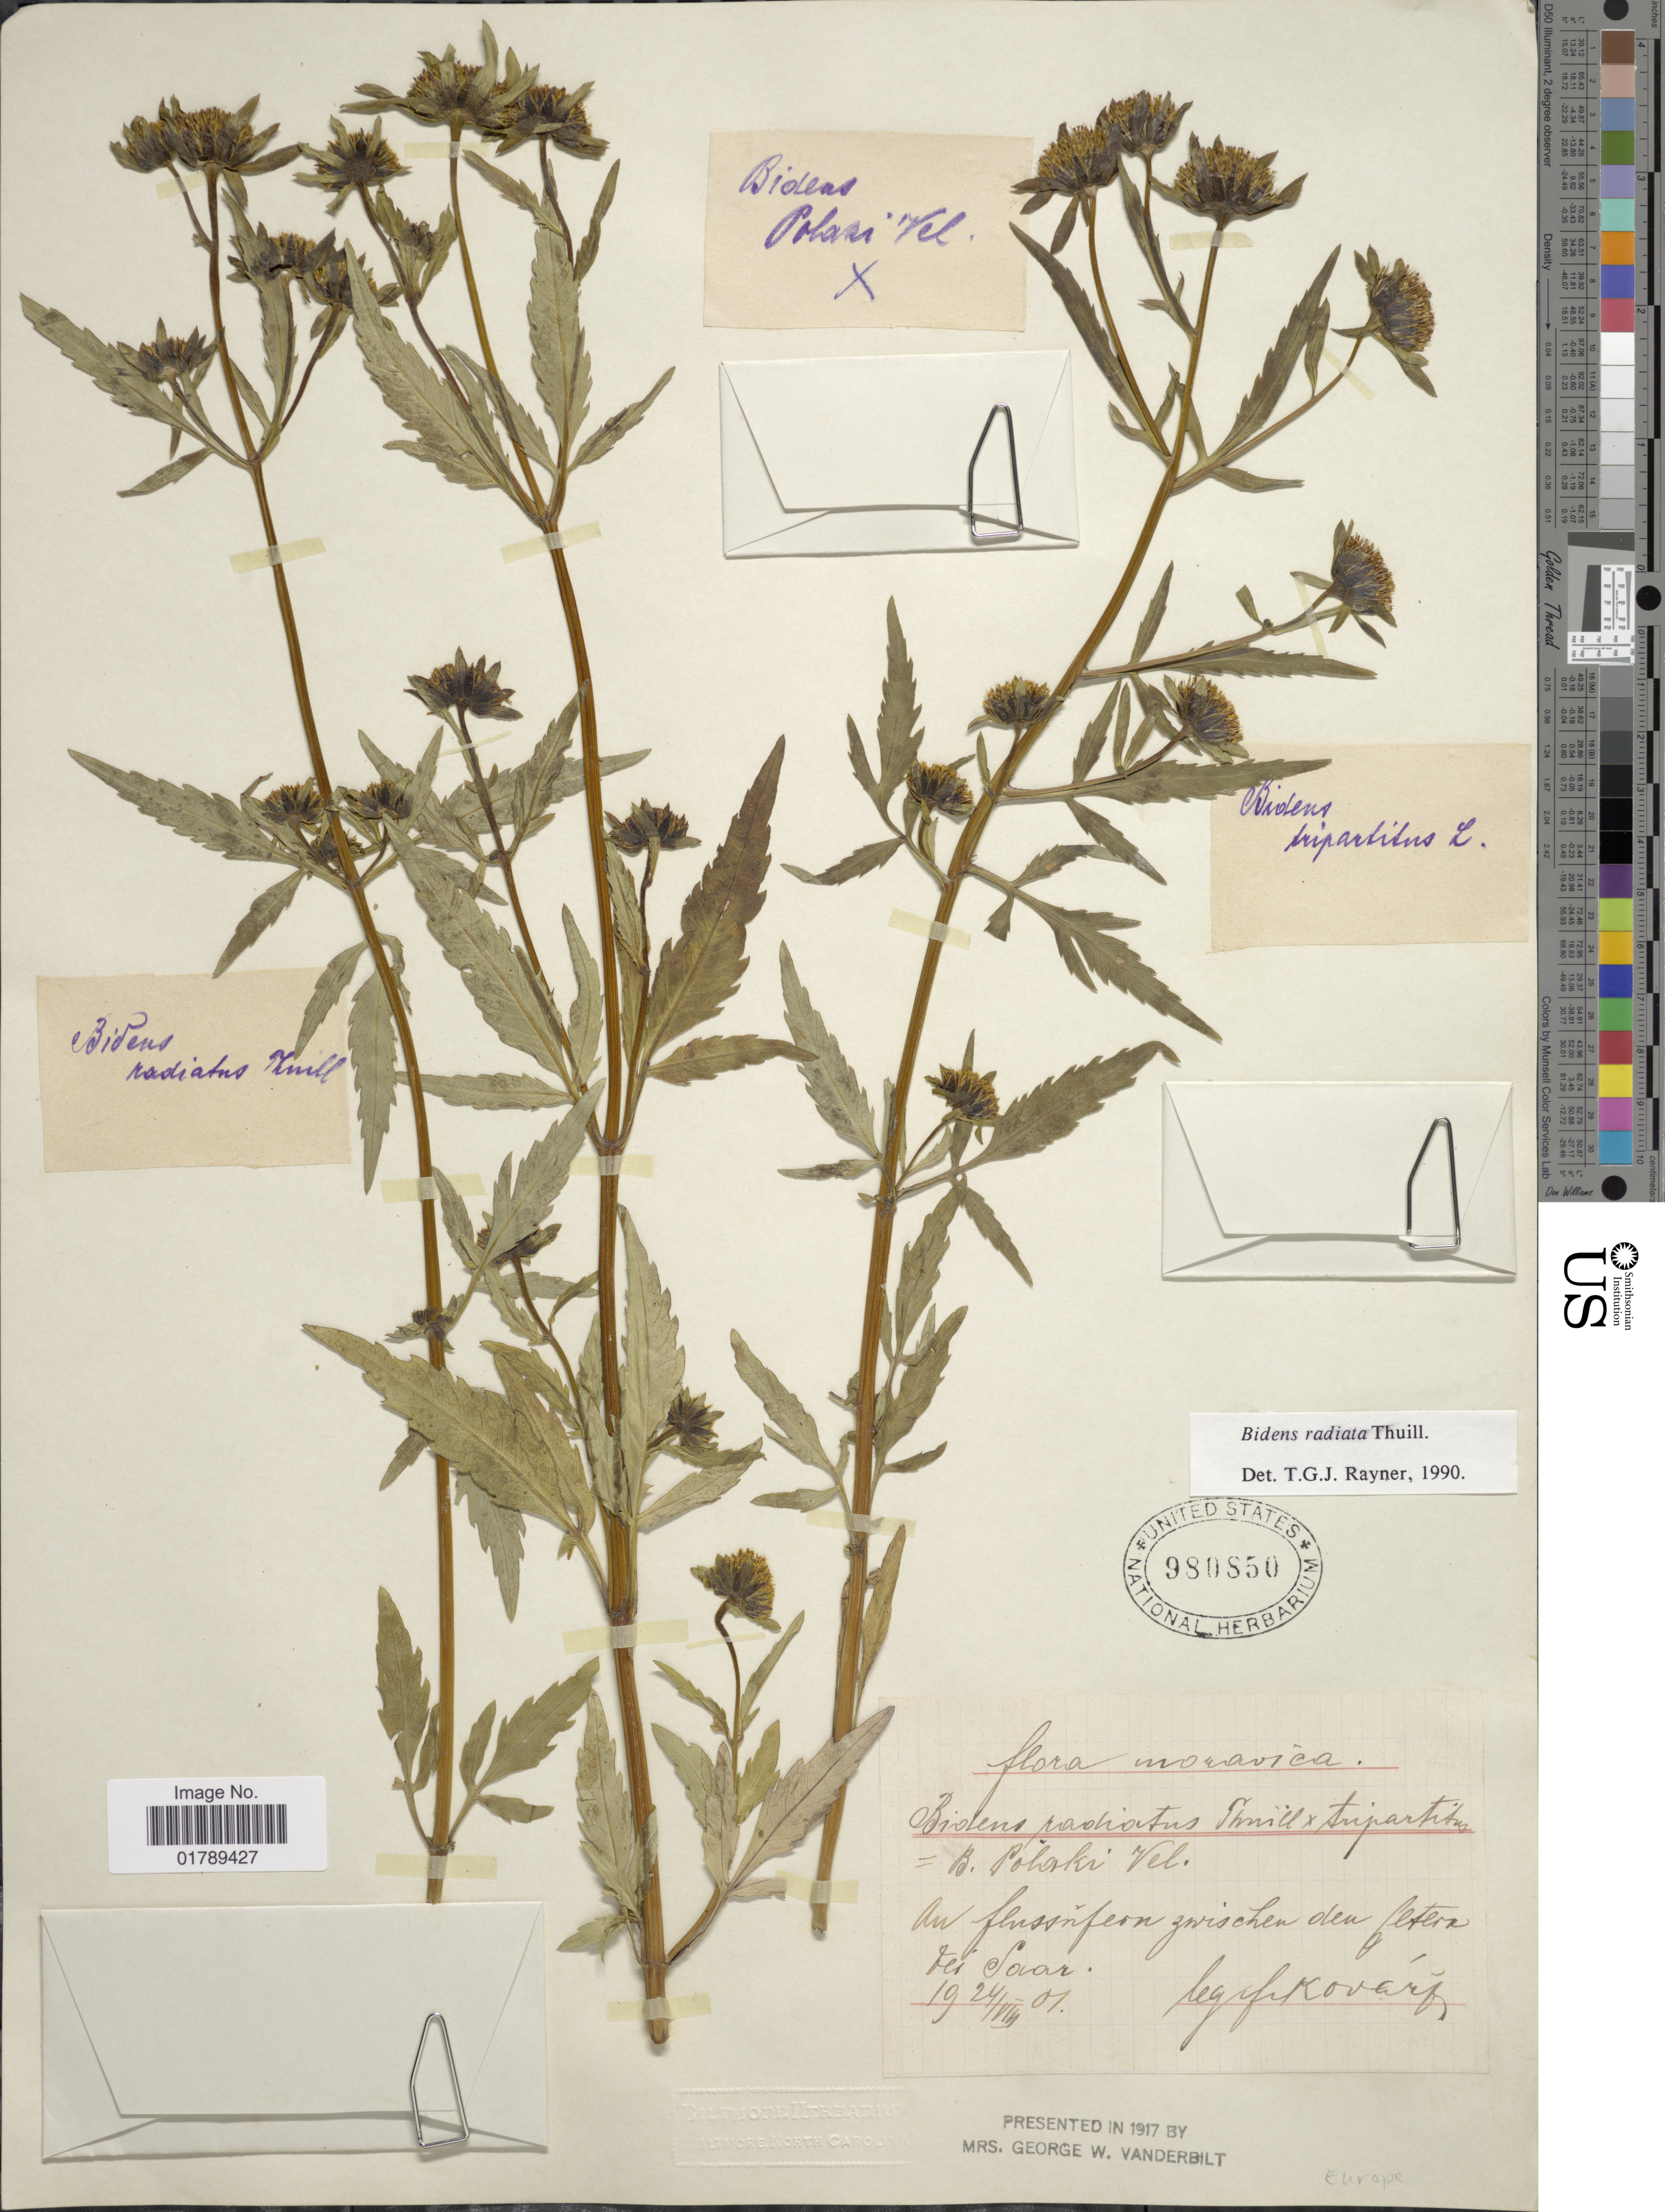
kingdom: Plantae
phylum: Tracheophyta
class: Magnoliopsida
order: Asterales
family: Asteraceae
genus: Bidens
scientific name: Bidens radiata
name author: Thuill.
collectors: F. Kovar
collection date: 1901-09-24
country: Serbia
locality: Moravica. Au fensinfern zwischen den fetera bei Sovar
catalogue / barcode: US 980850